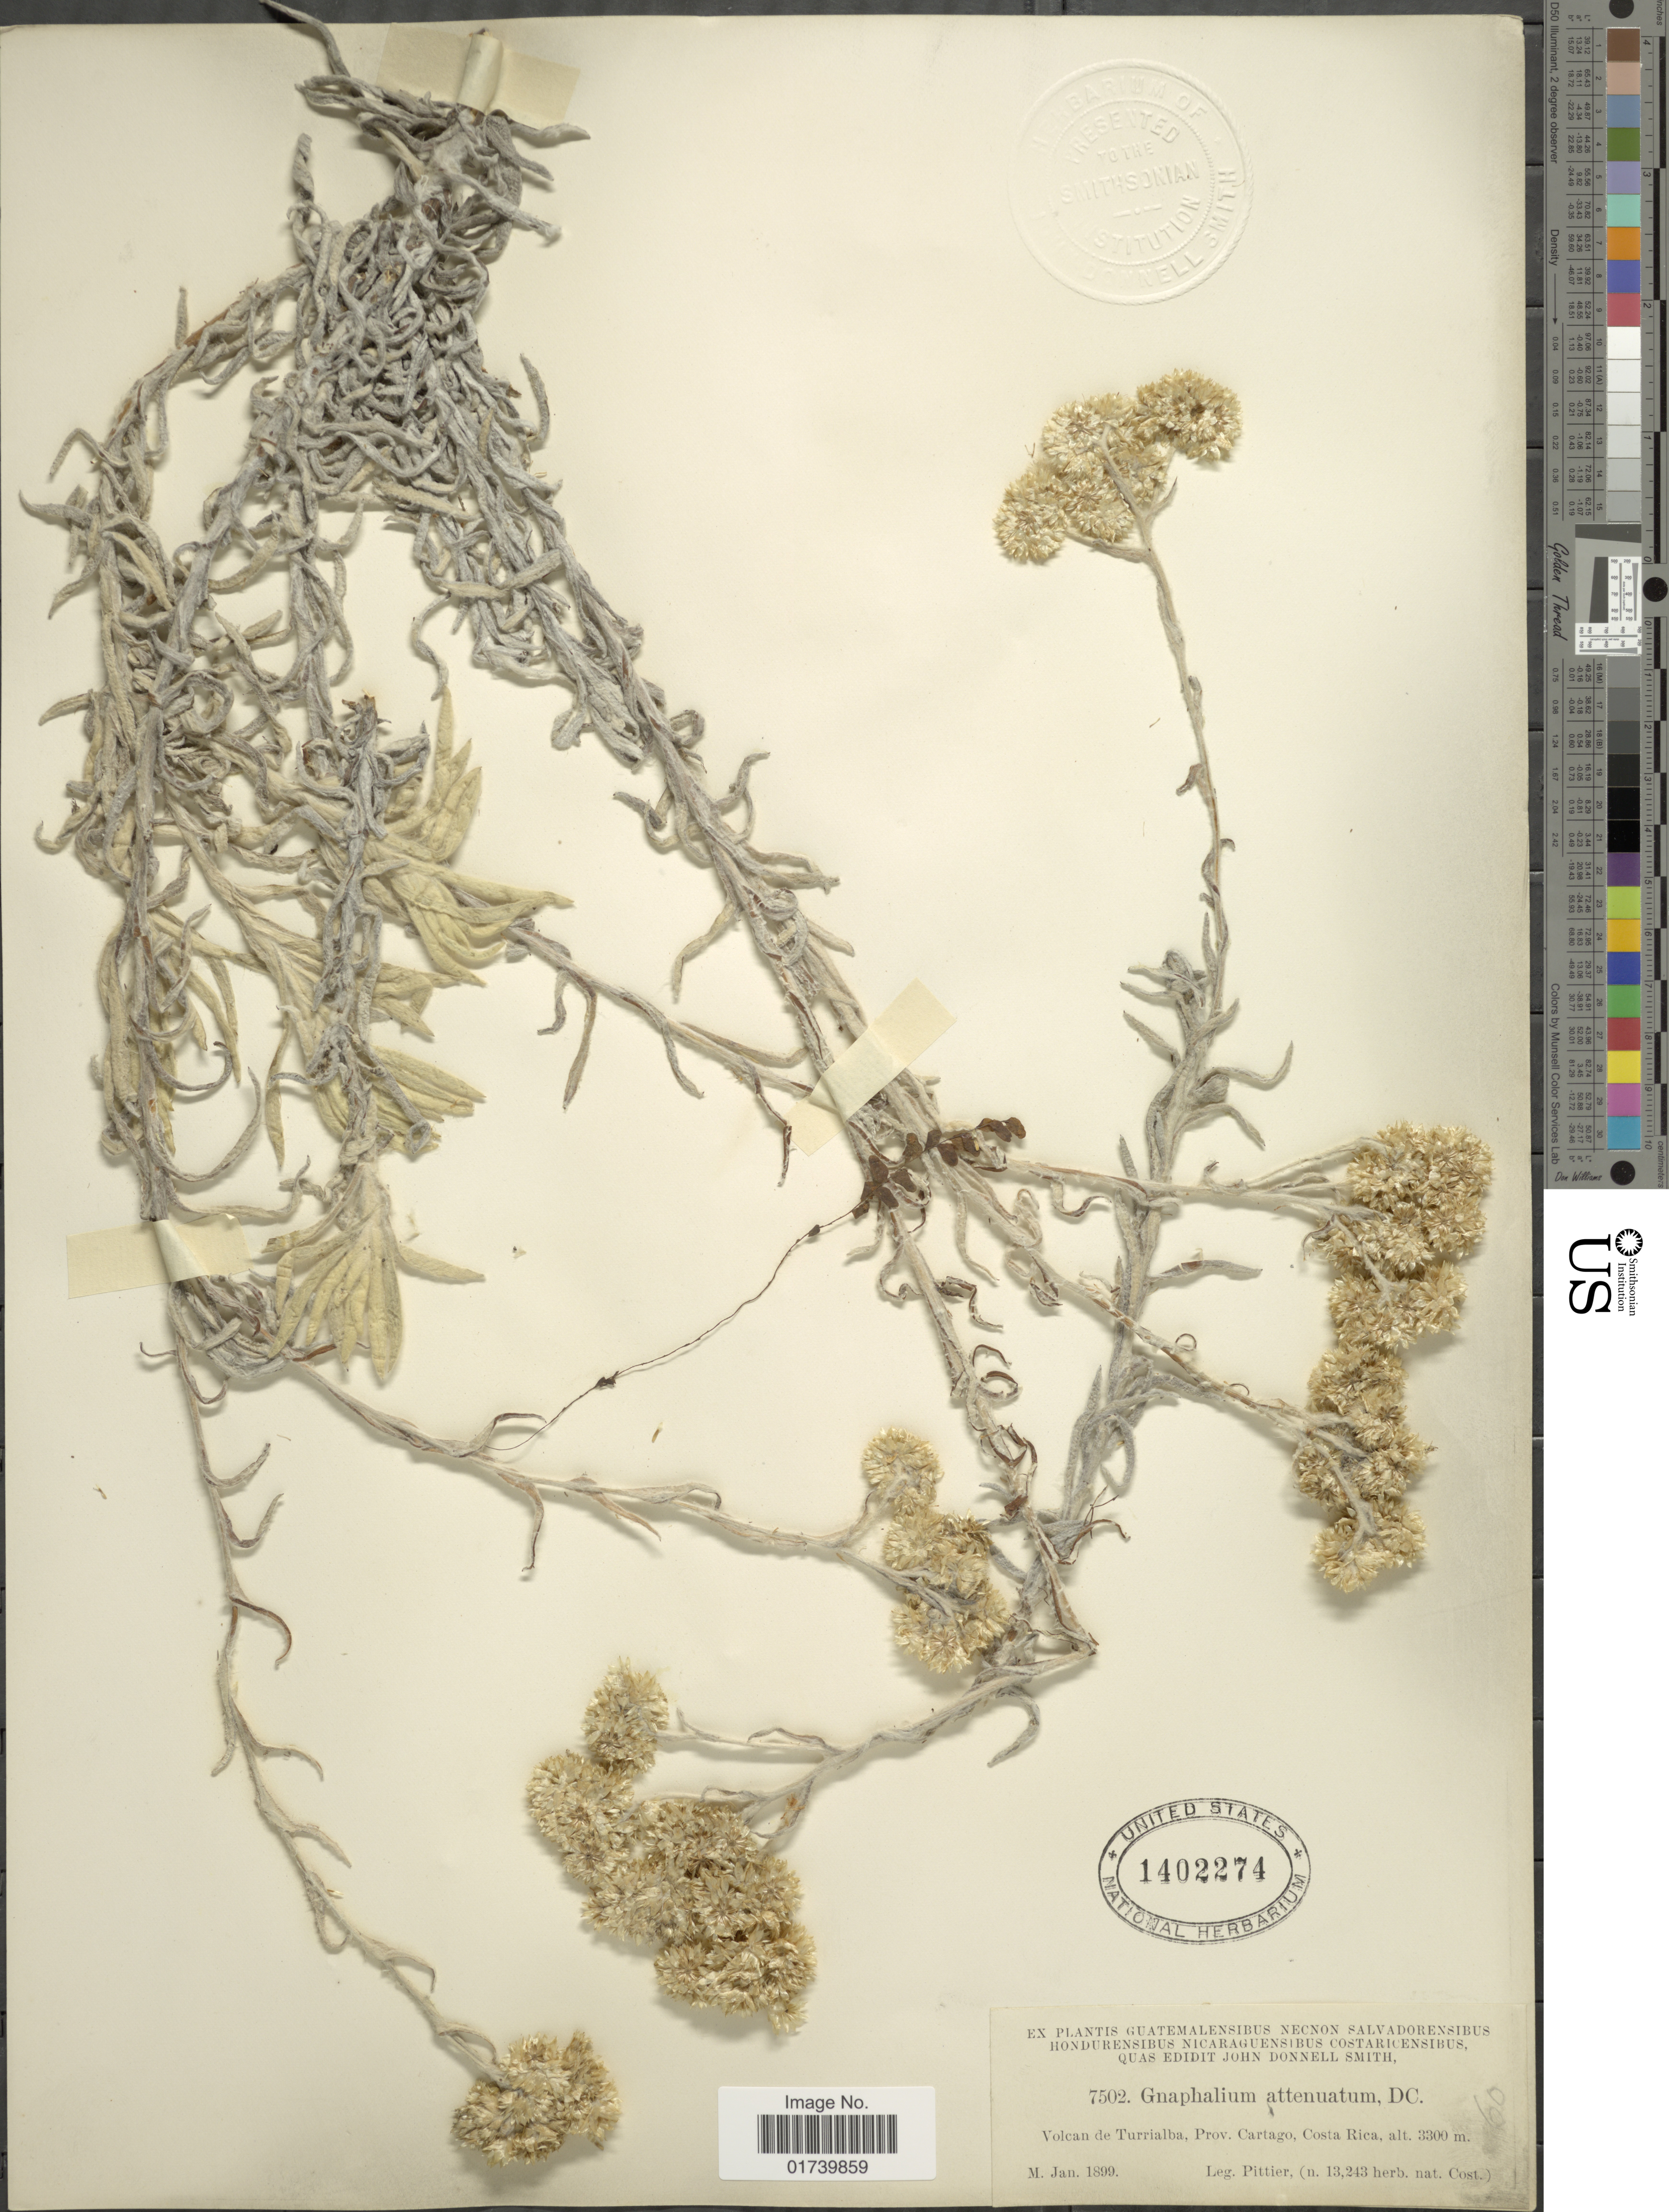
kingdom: Plantae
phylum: Tracheophyta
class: Magnoliopsida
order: Asterales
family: Asteraceae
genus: Pseudognaphalium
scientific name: Pseudognaphalium pruskii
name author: G.L. Nesom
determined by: Nesom, Guy L.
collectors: Pittier, --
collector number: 7502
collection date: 1899-01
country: Costa Rica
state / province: Cartago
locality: Volcan de Turrialba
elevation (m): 3300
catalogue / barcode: US 1402274